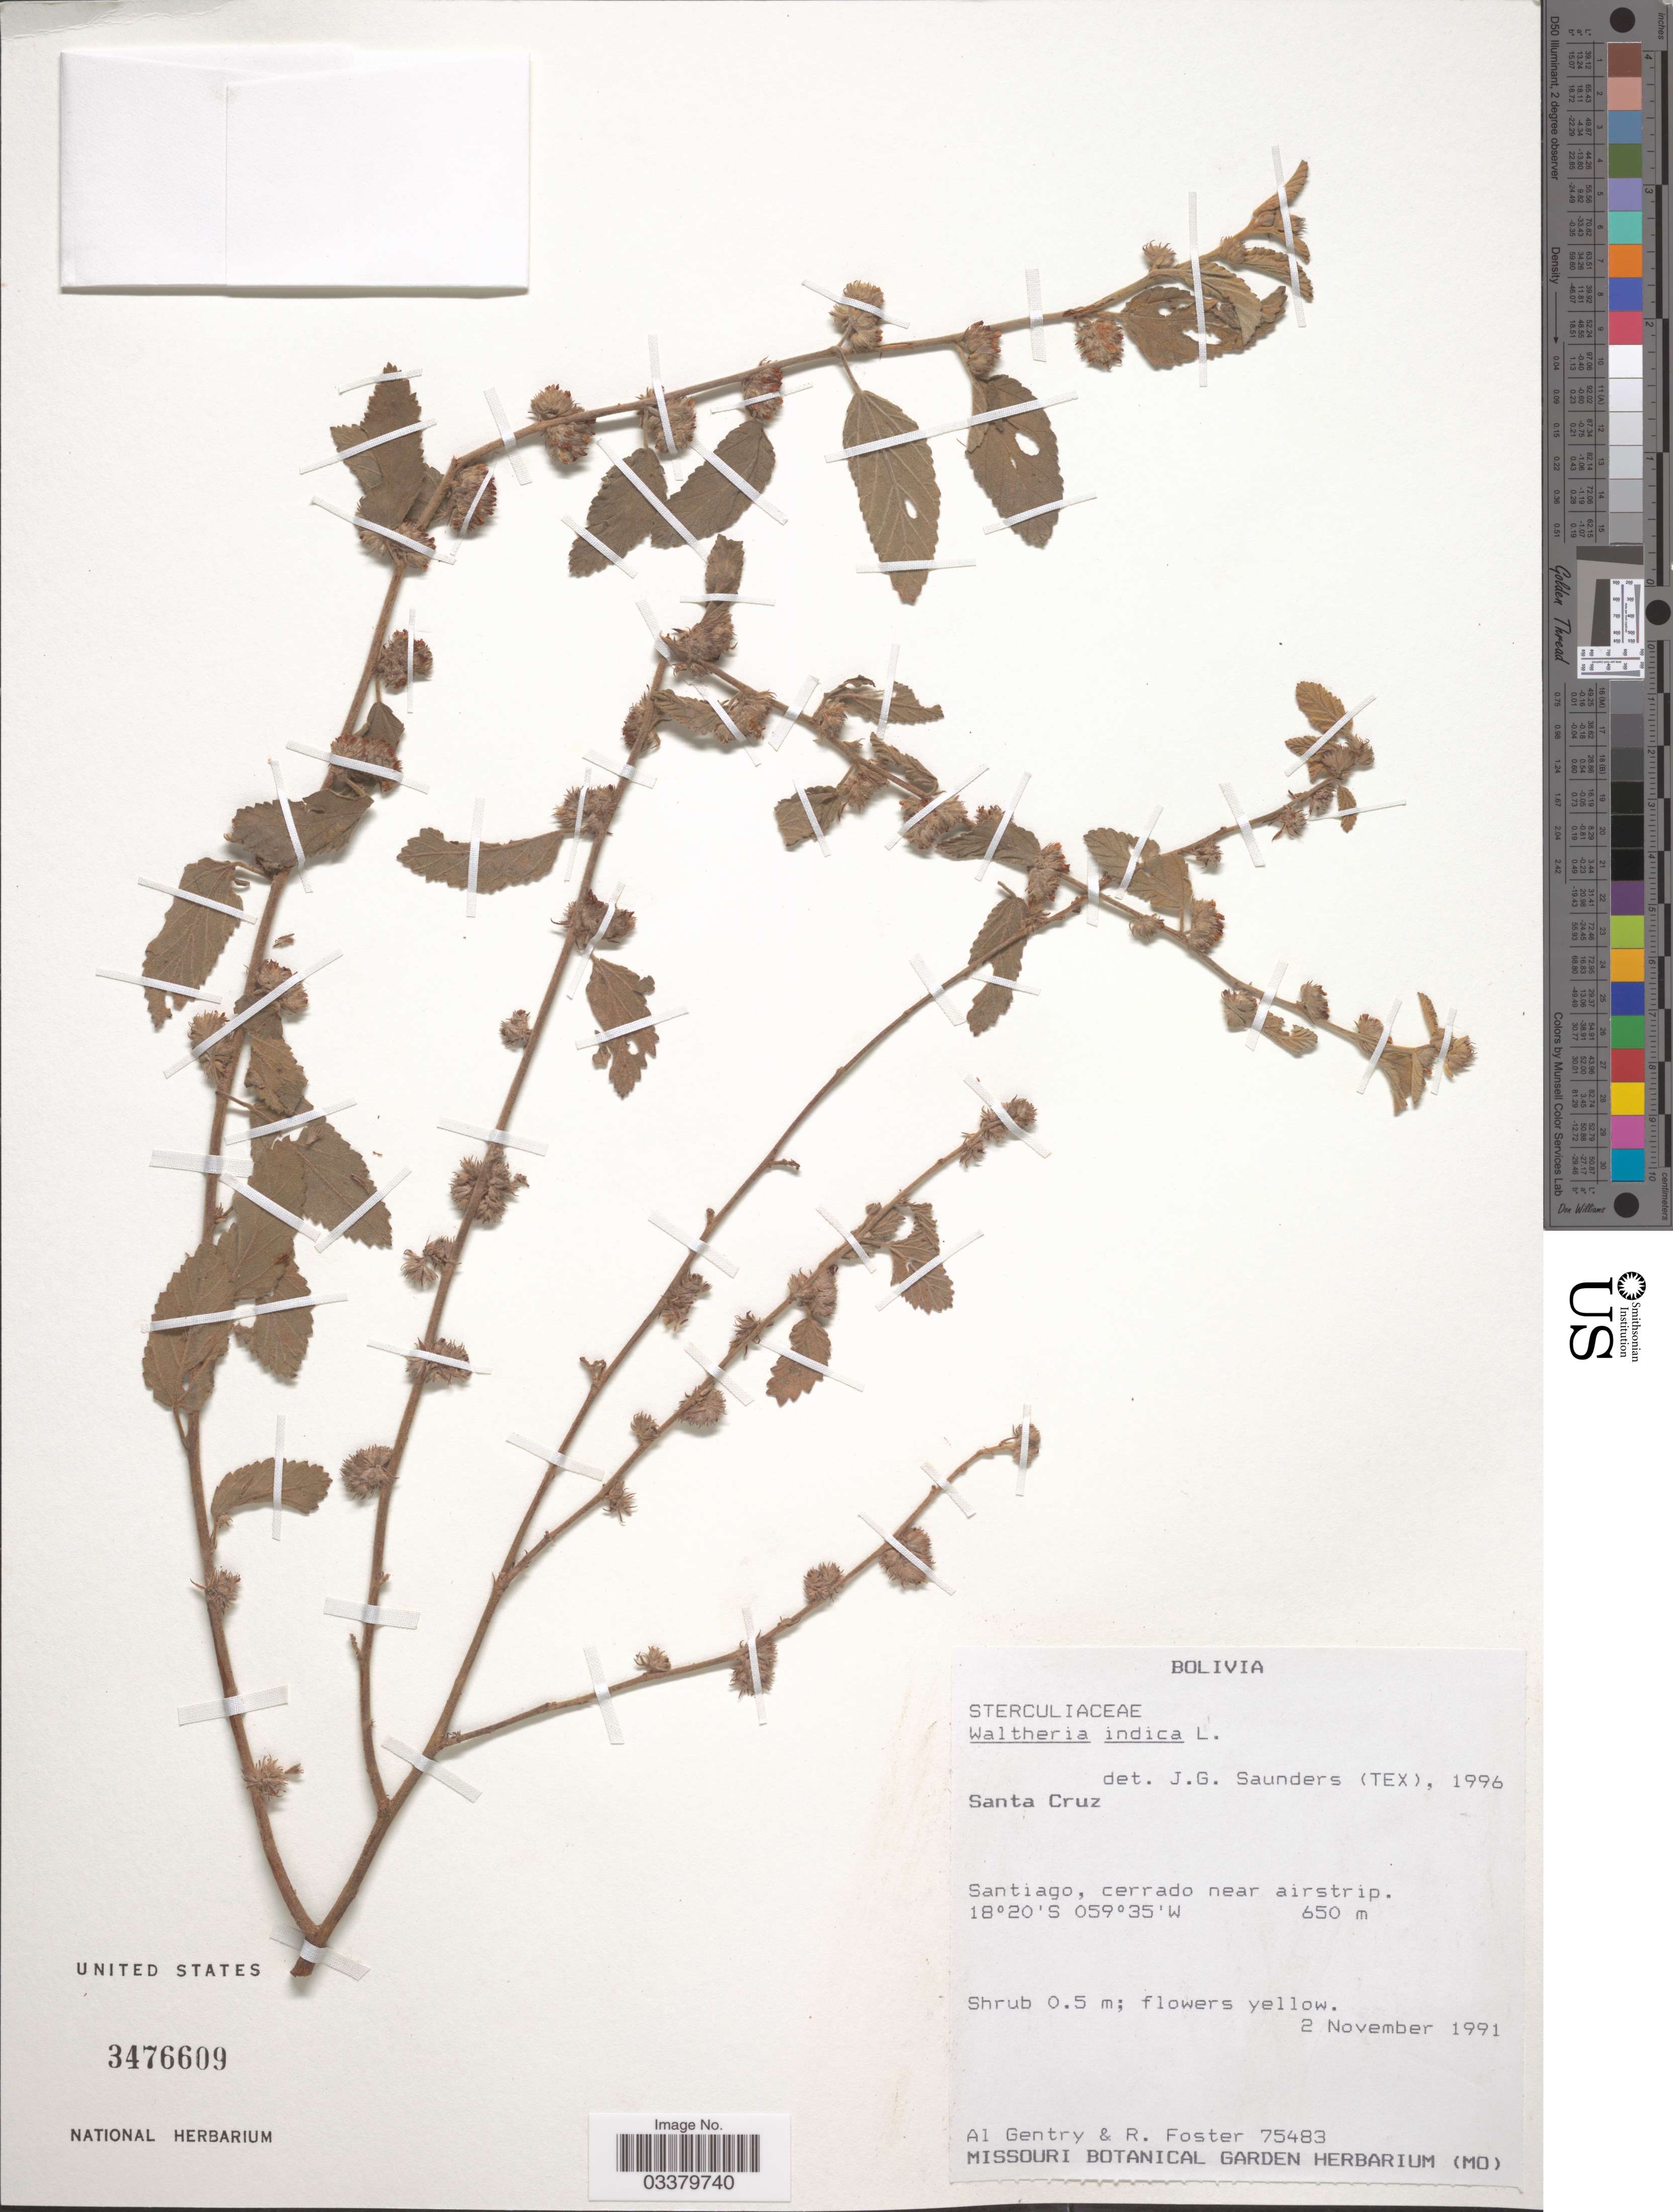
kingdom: Plantae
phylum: Tracheophyta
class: Magnoliopsida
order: Malvales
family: Malvaceae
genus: Waltheria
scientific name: Waltheria indica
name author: L.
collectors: A. H. Gentry & R. Foster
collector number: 75483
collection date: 1991-11-02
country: Bolivia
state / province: Santa Cruz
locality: Santiago, cerrado near airstrip.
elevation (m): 650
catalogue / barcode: US 3476609